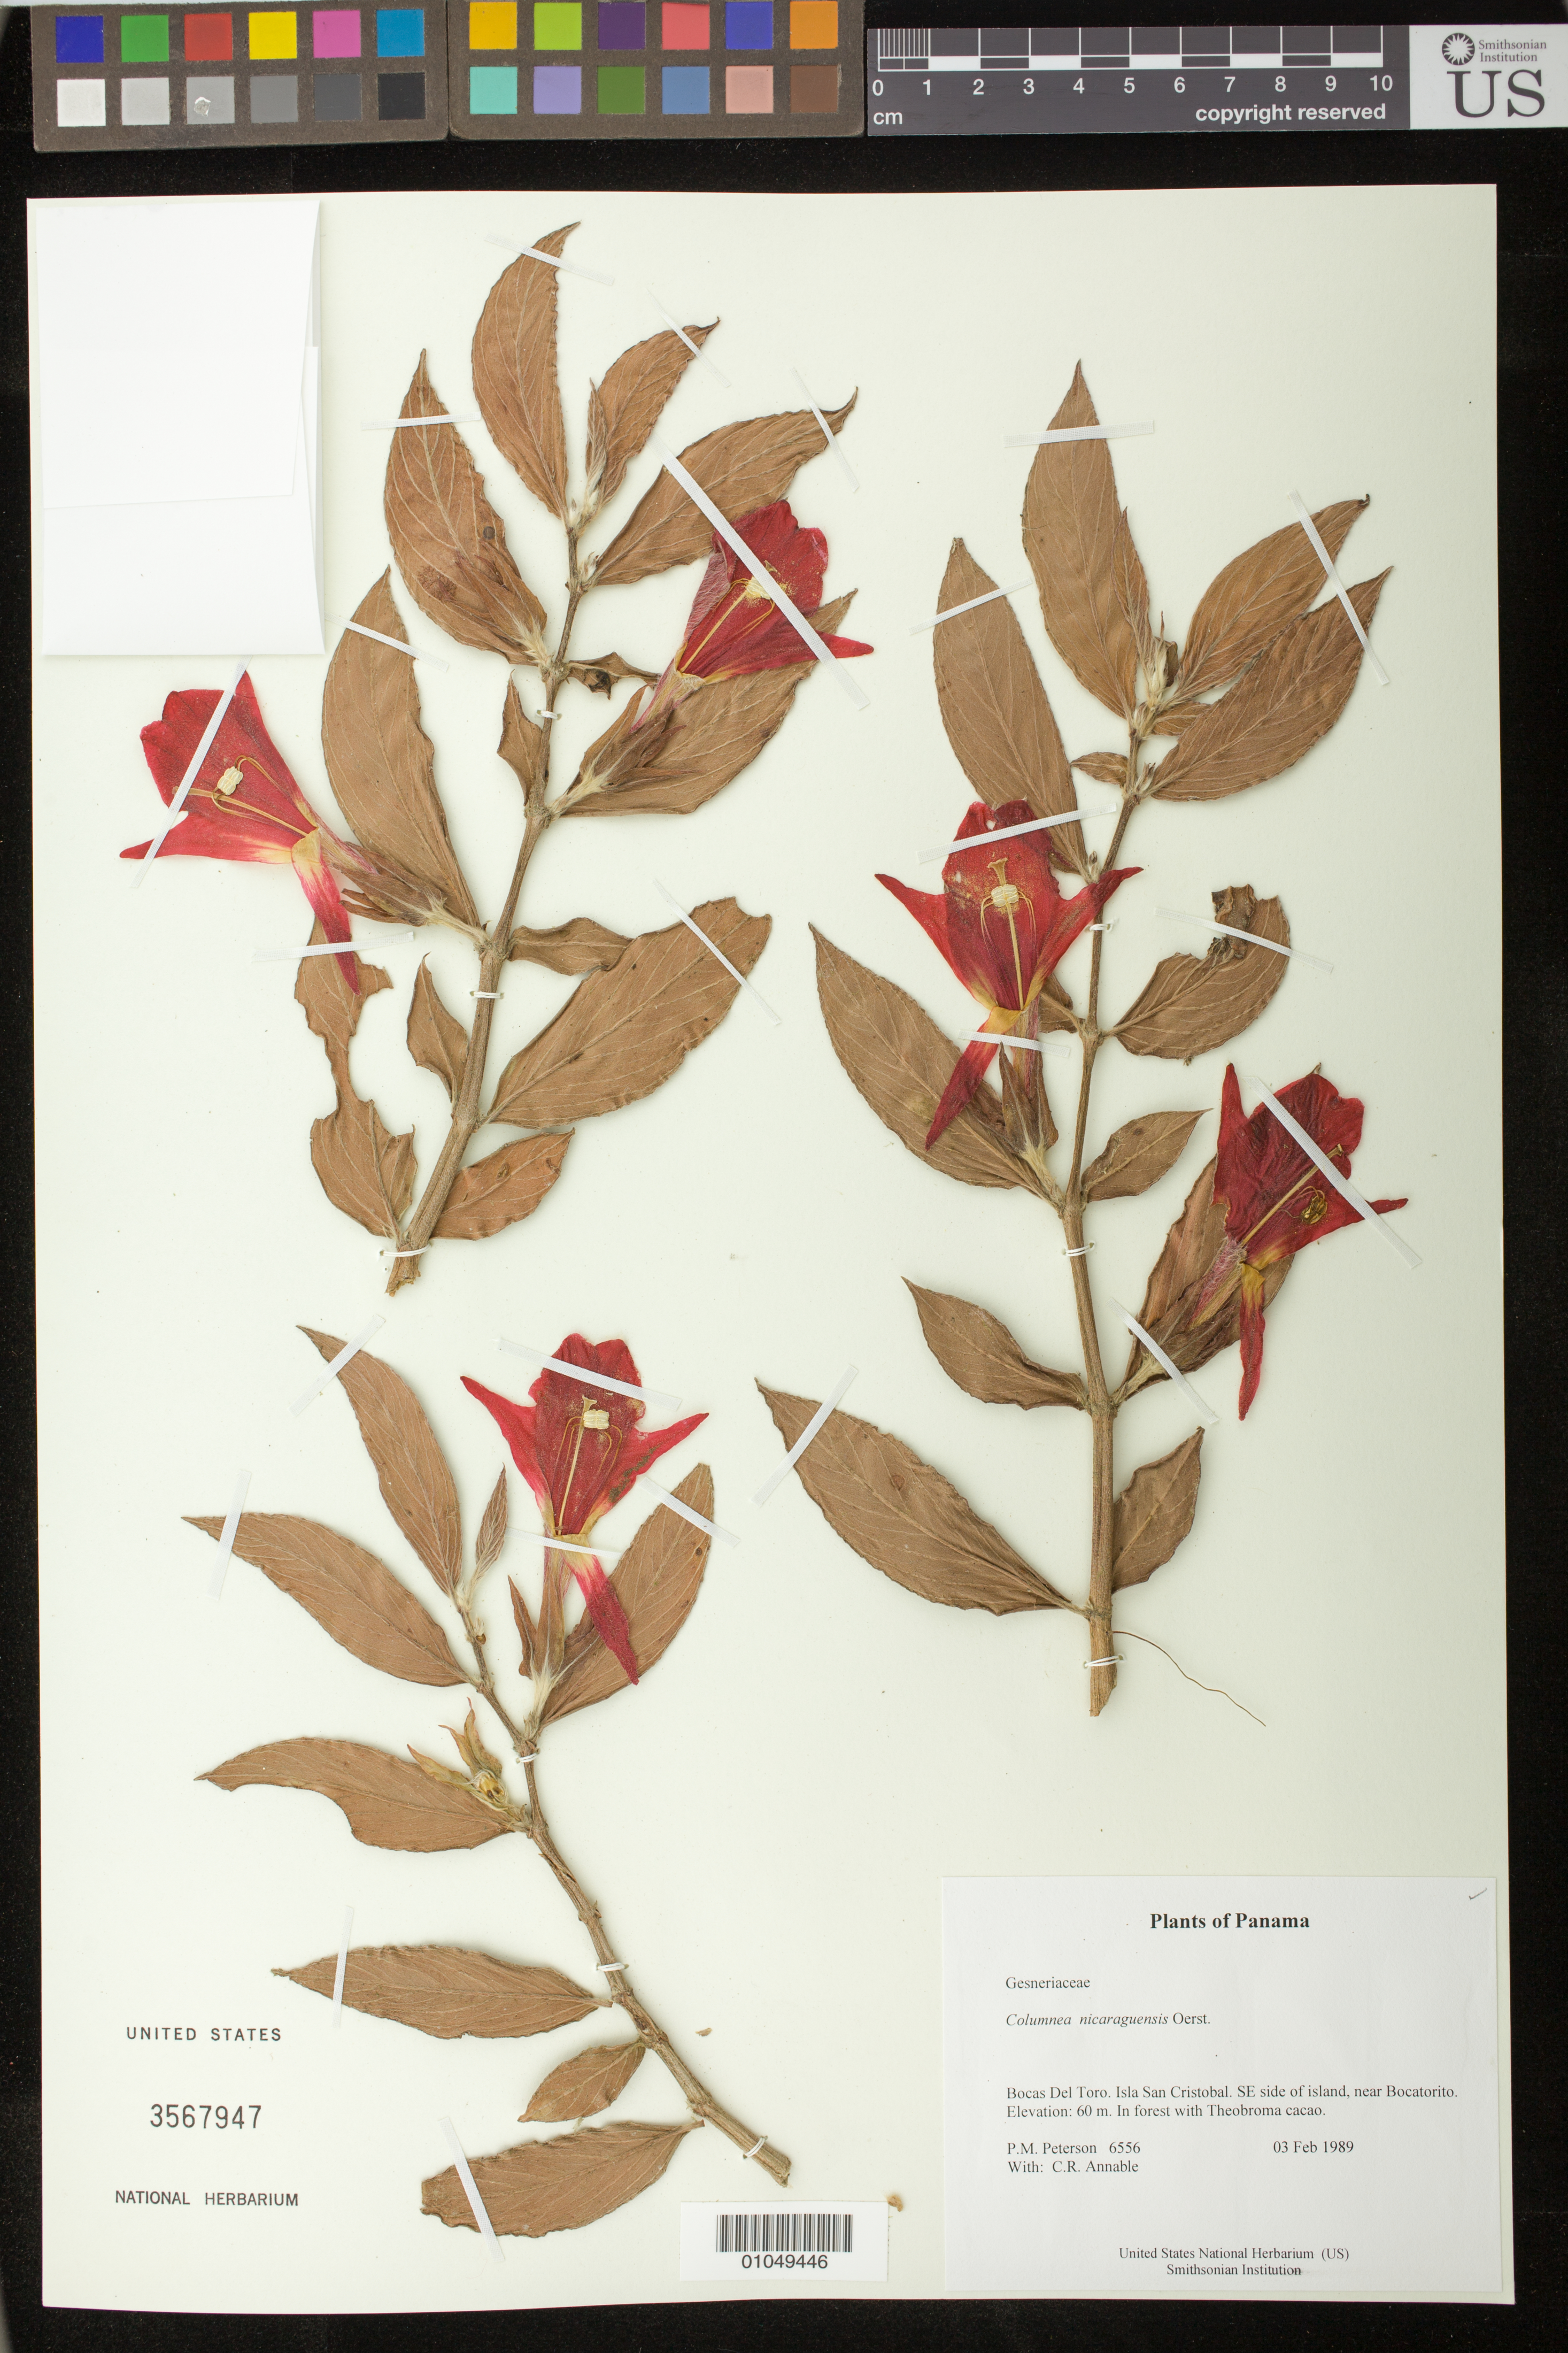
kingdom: Plantae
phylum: Tracheophyta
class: Magnoliopsida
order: Lamiales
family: Gesneriaceae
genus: Columnea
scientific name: Columnea nicaraguensis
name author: Oerst.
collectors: P. M. Peterson & C. R. Annable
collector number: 06556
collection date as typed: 03 Feb 1989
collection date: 1989-02-03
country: Panama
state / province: Bocas del Toro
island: San Cristobal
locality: SE side of island, near Bocatorito.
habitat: In forest with Theobroma cacao.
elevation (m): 60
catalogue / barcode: US 3567947